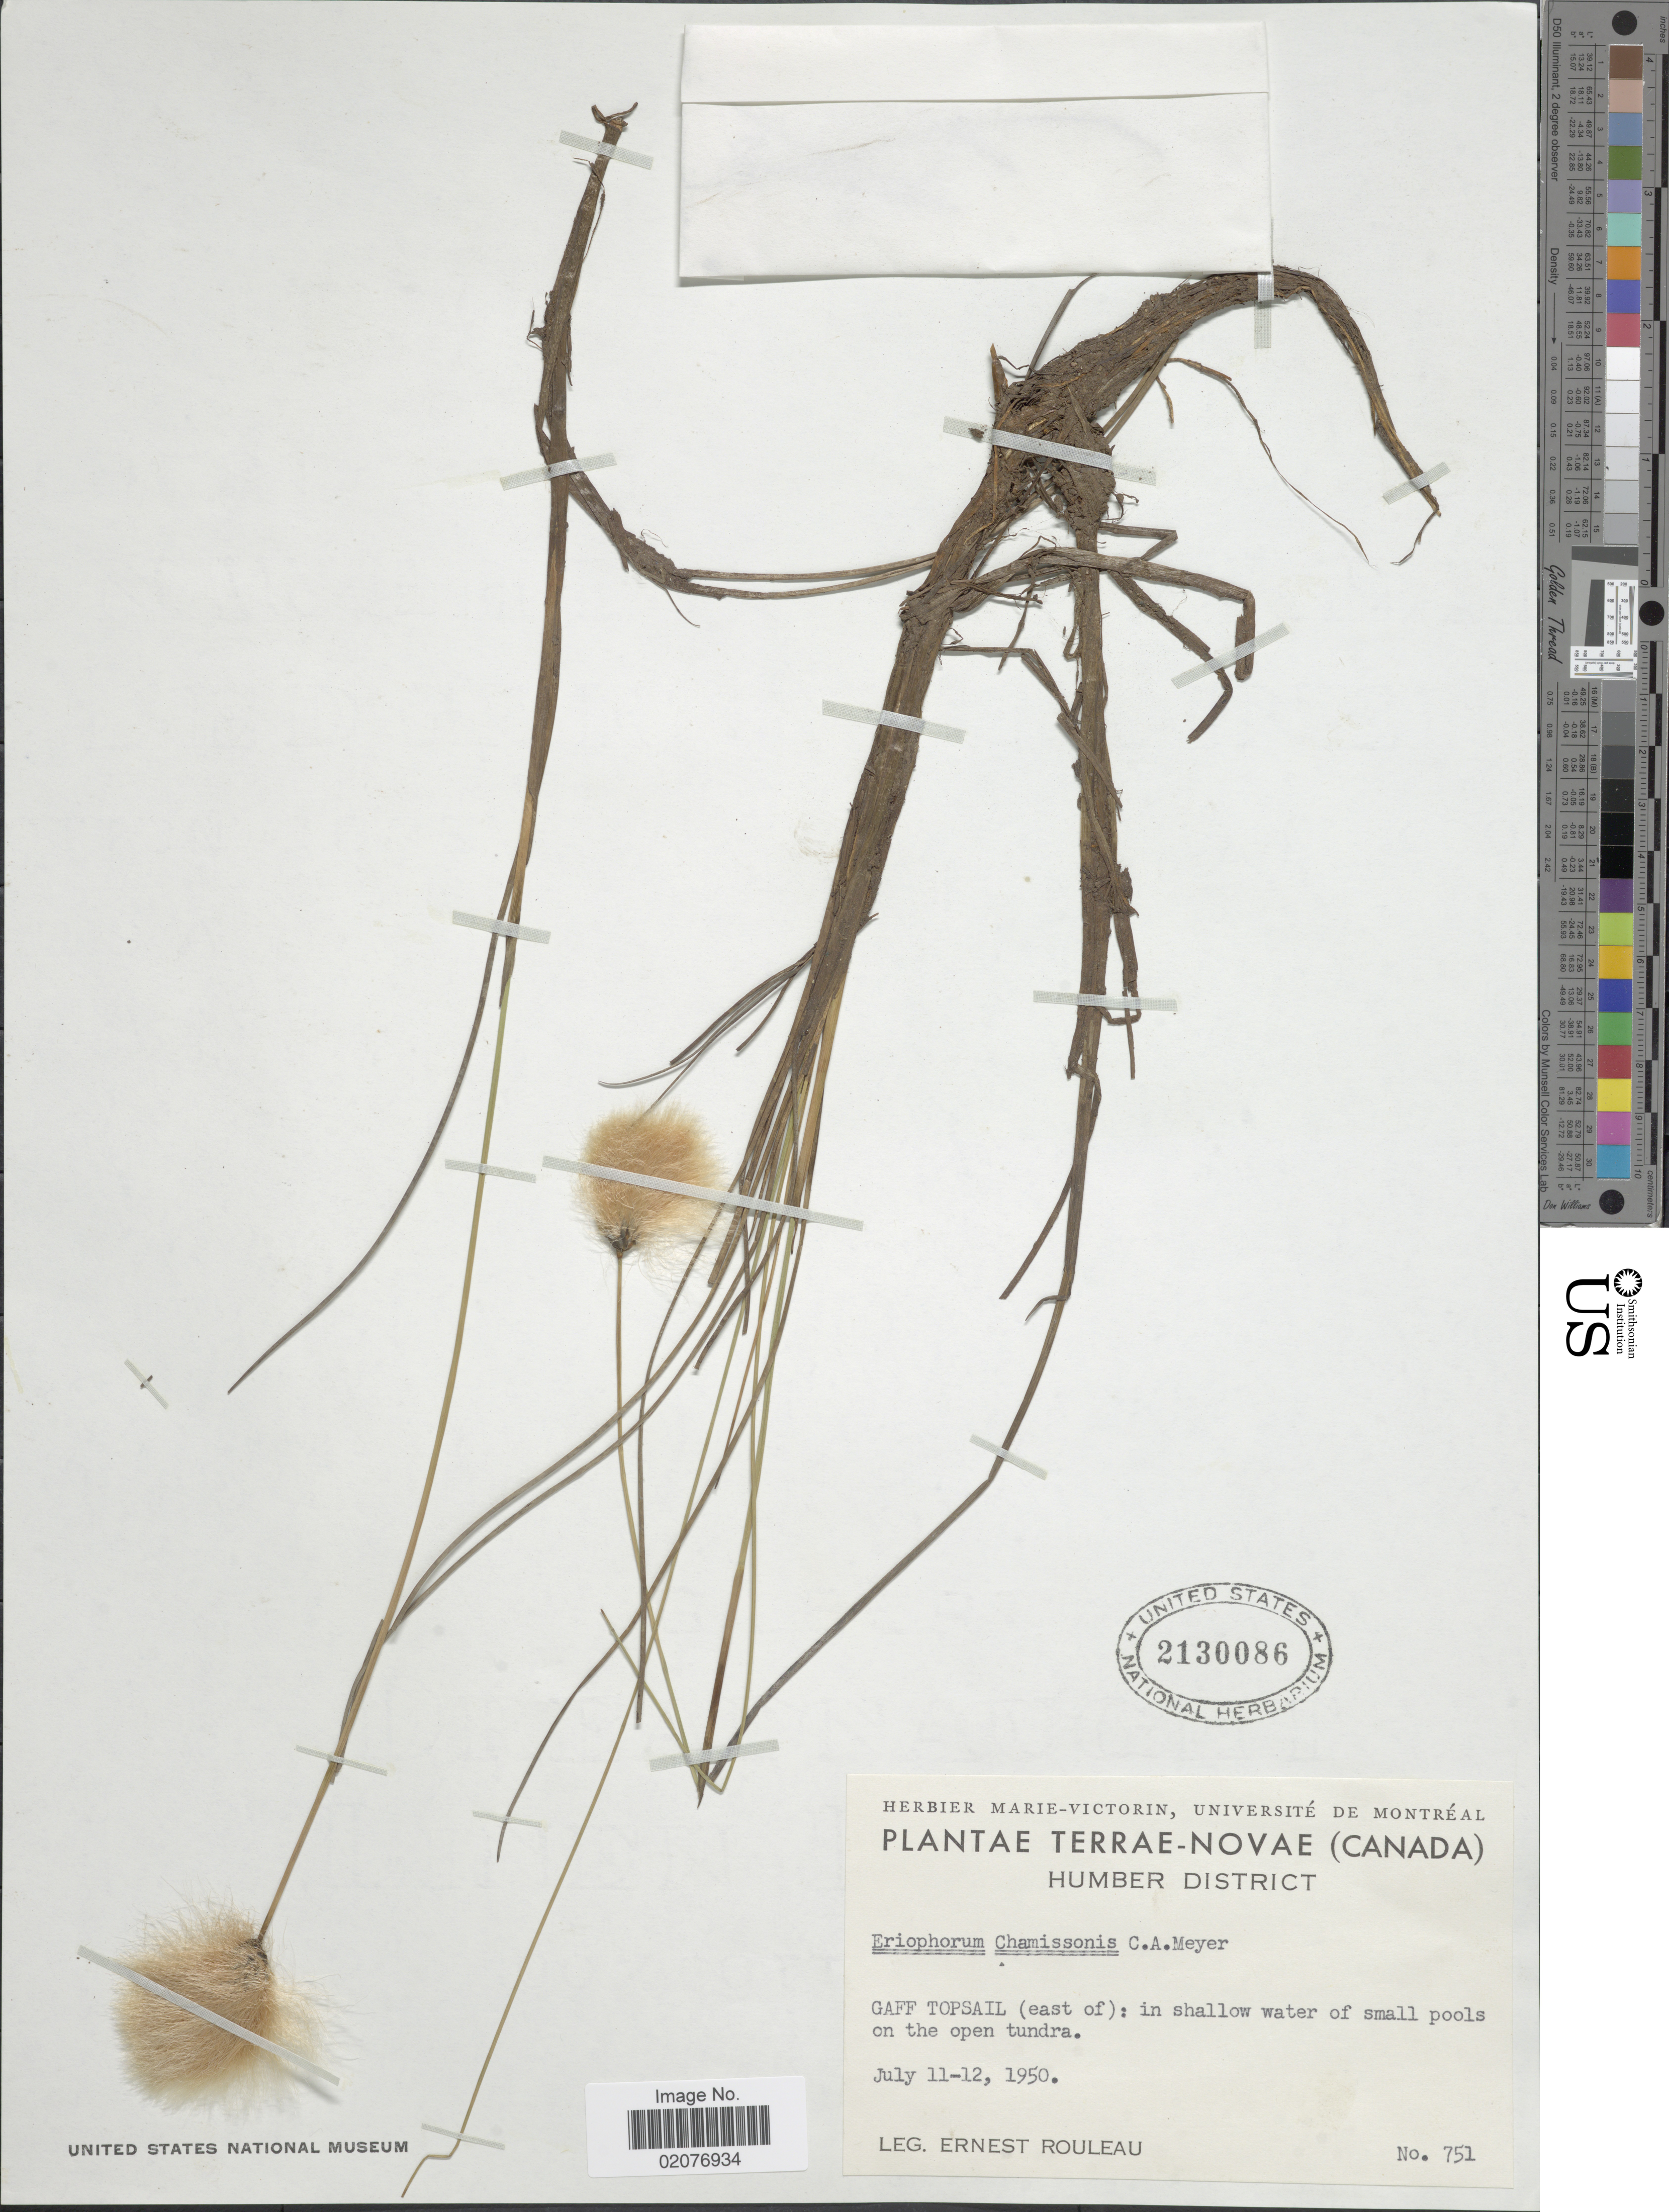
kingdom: Plantae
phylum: Tracheophyta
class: Liliopsida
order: Poales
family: Cyperaceae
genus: Eriophorum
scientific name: Eriophorum chamissonis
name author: C.A. Mey.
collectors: E. Rouleau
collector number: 751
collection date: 1950-07-11/1950-07-12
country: Canada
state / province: Newfoundland and Labrador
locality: Terrae-Novae, Humber District, Gaff Topsail (east of): in shallow water of small pools on the open tundra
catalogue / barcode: US 2130086